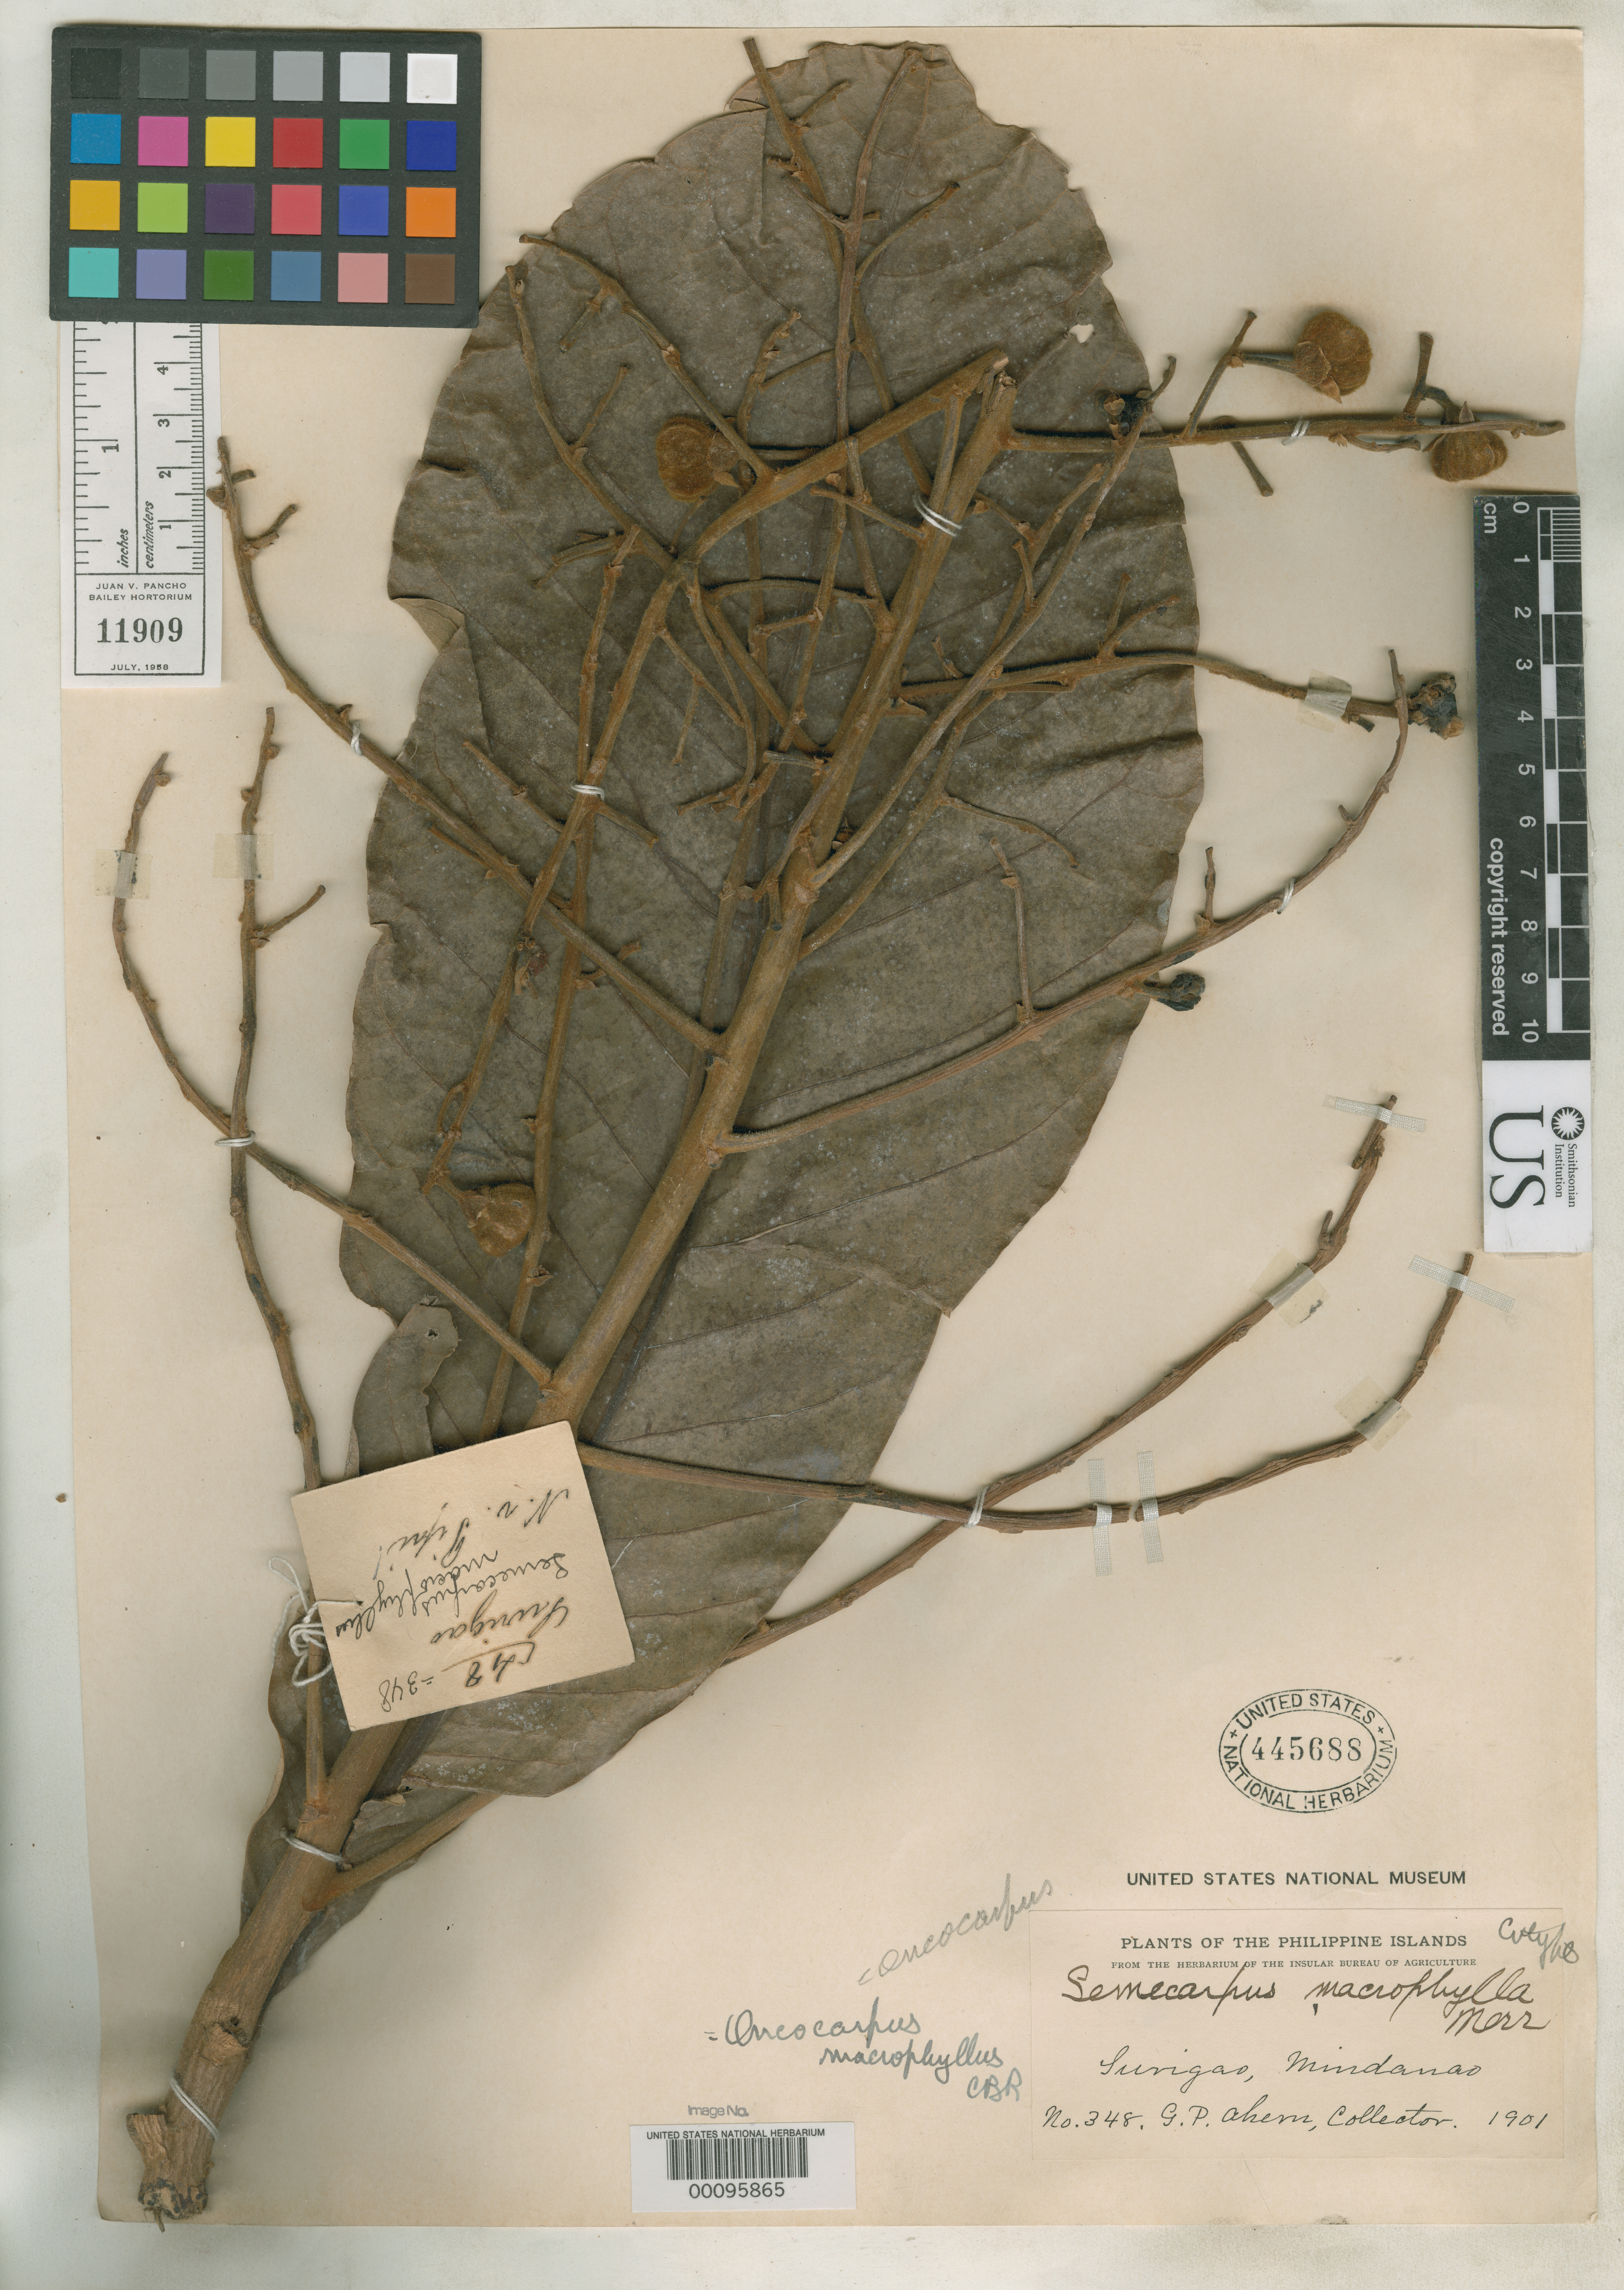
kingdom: Plantae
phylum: Tracheophyta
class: Magnoliopsida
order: Sapindales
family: Anacardiaceae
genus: Semecarpus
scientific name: Semecarpus macrophyllus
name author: Merr.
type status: Type Collection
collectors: G. Ahern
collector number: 348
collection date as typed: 1901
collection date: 1901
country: Philippines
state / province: Caraga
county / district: Surigao del Norte / Surigao del Sur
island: Mindanao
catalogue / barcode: US 445688